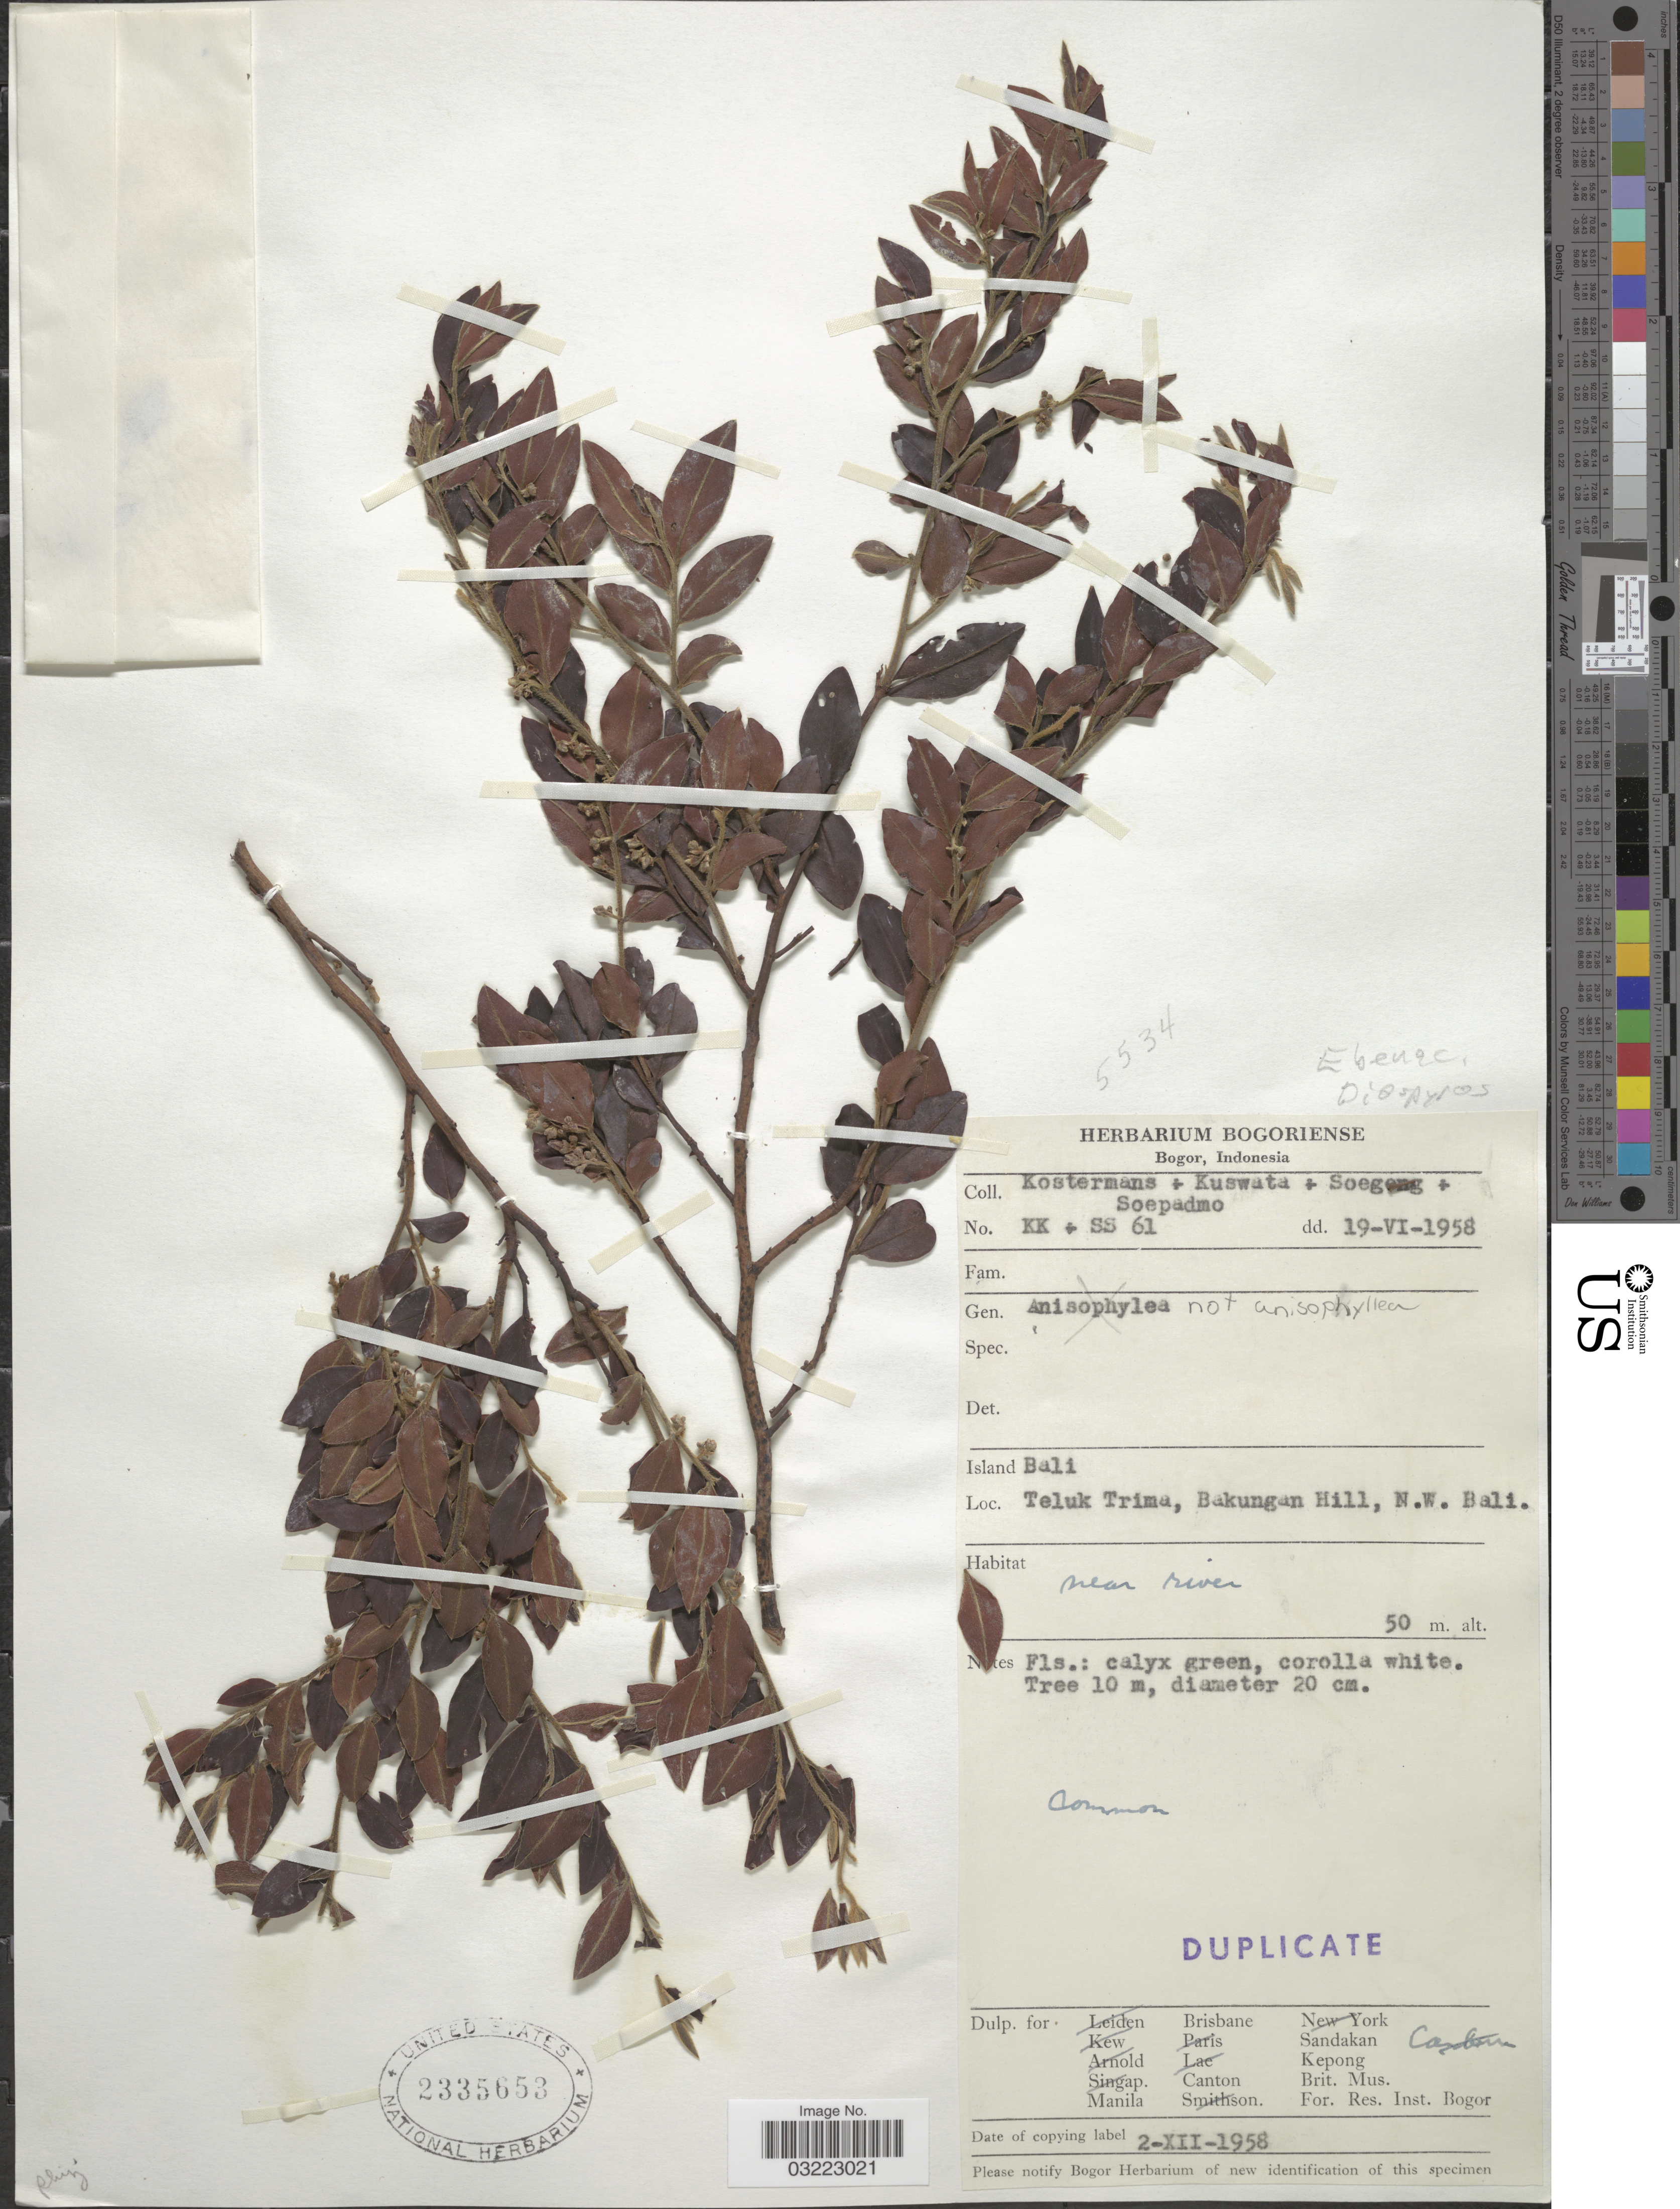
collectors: Kostermans, -. Kuswata, -. Soegeng & -. Soepadmo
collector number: KK + SS 61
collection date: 1958-06-19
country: Indonesia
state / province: Nusa Tenggara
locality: Island Bali. Teluk Trima, Bakungan Hill, N.W. Bali.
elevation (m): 50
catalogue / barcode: US 2335653